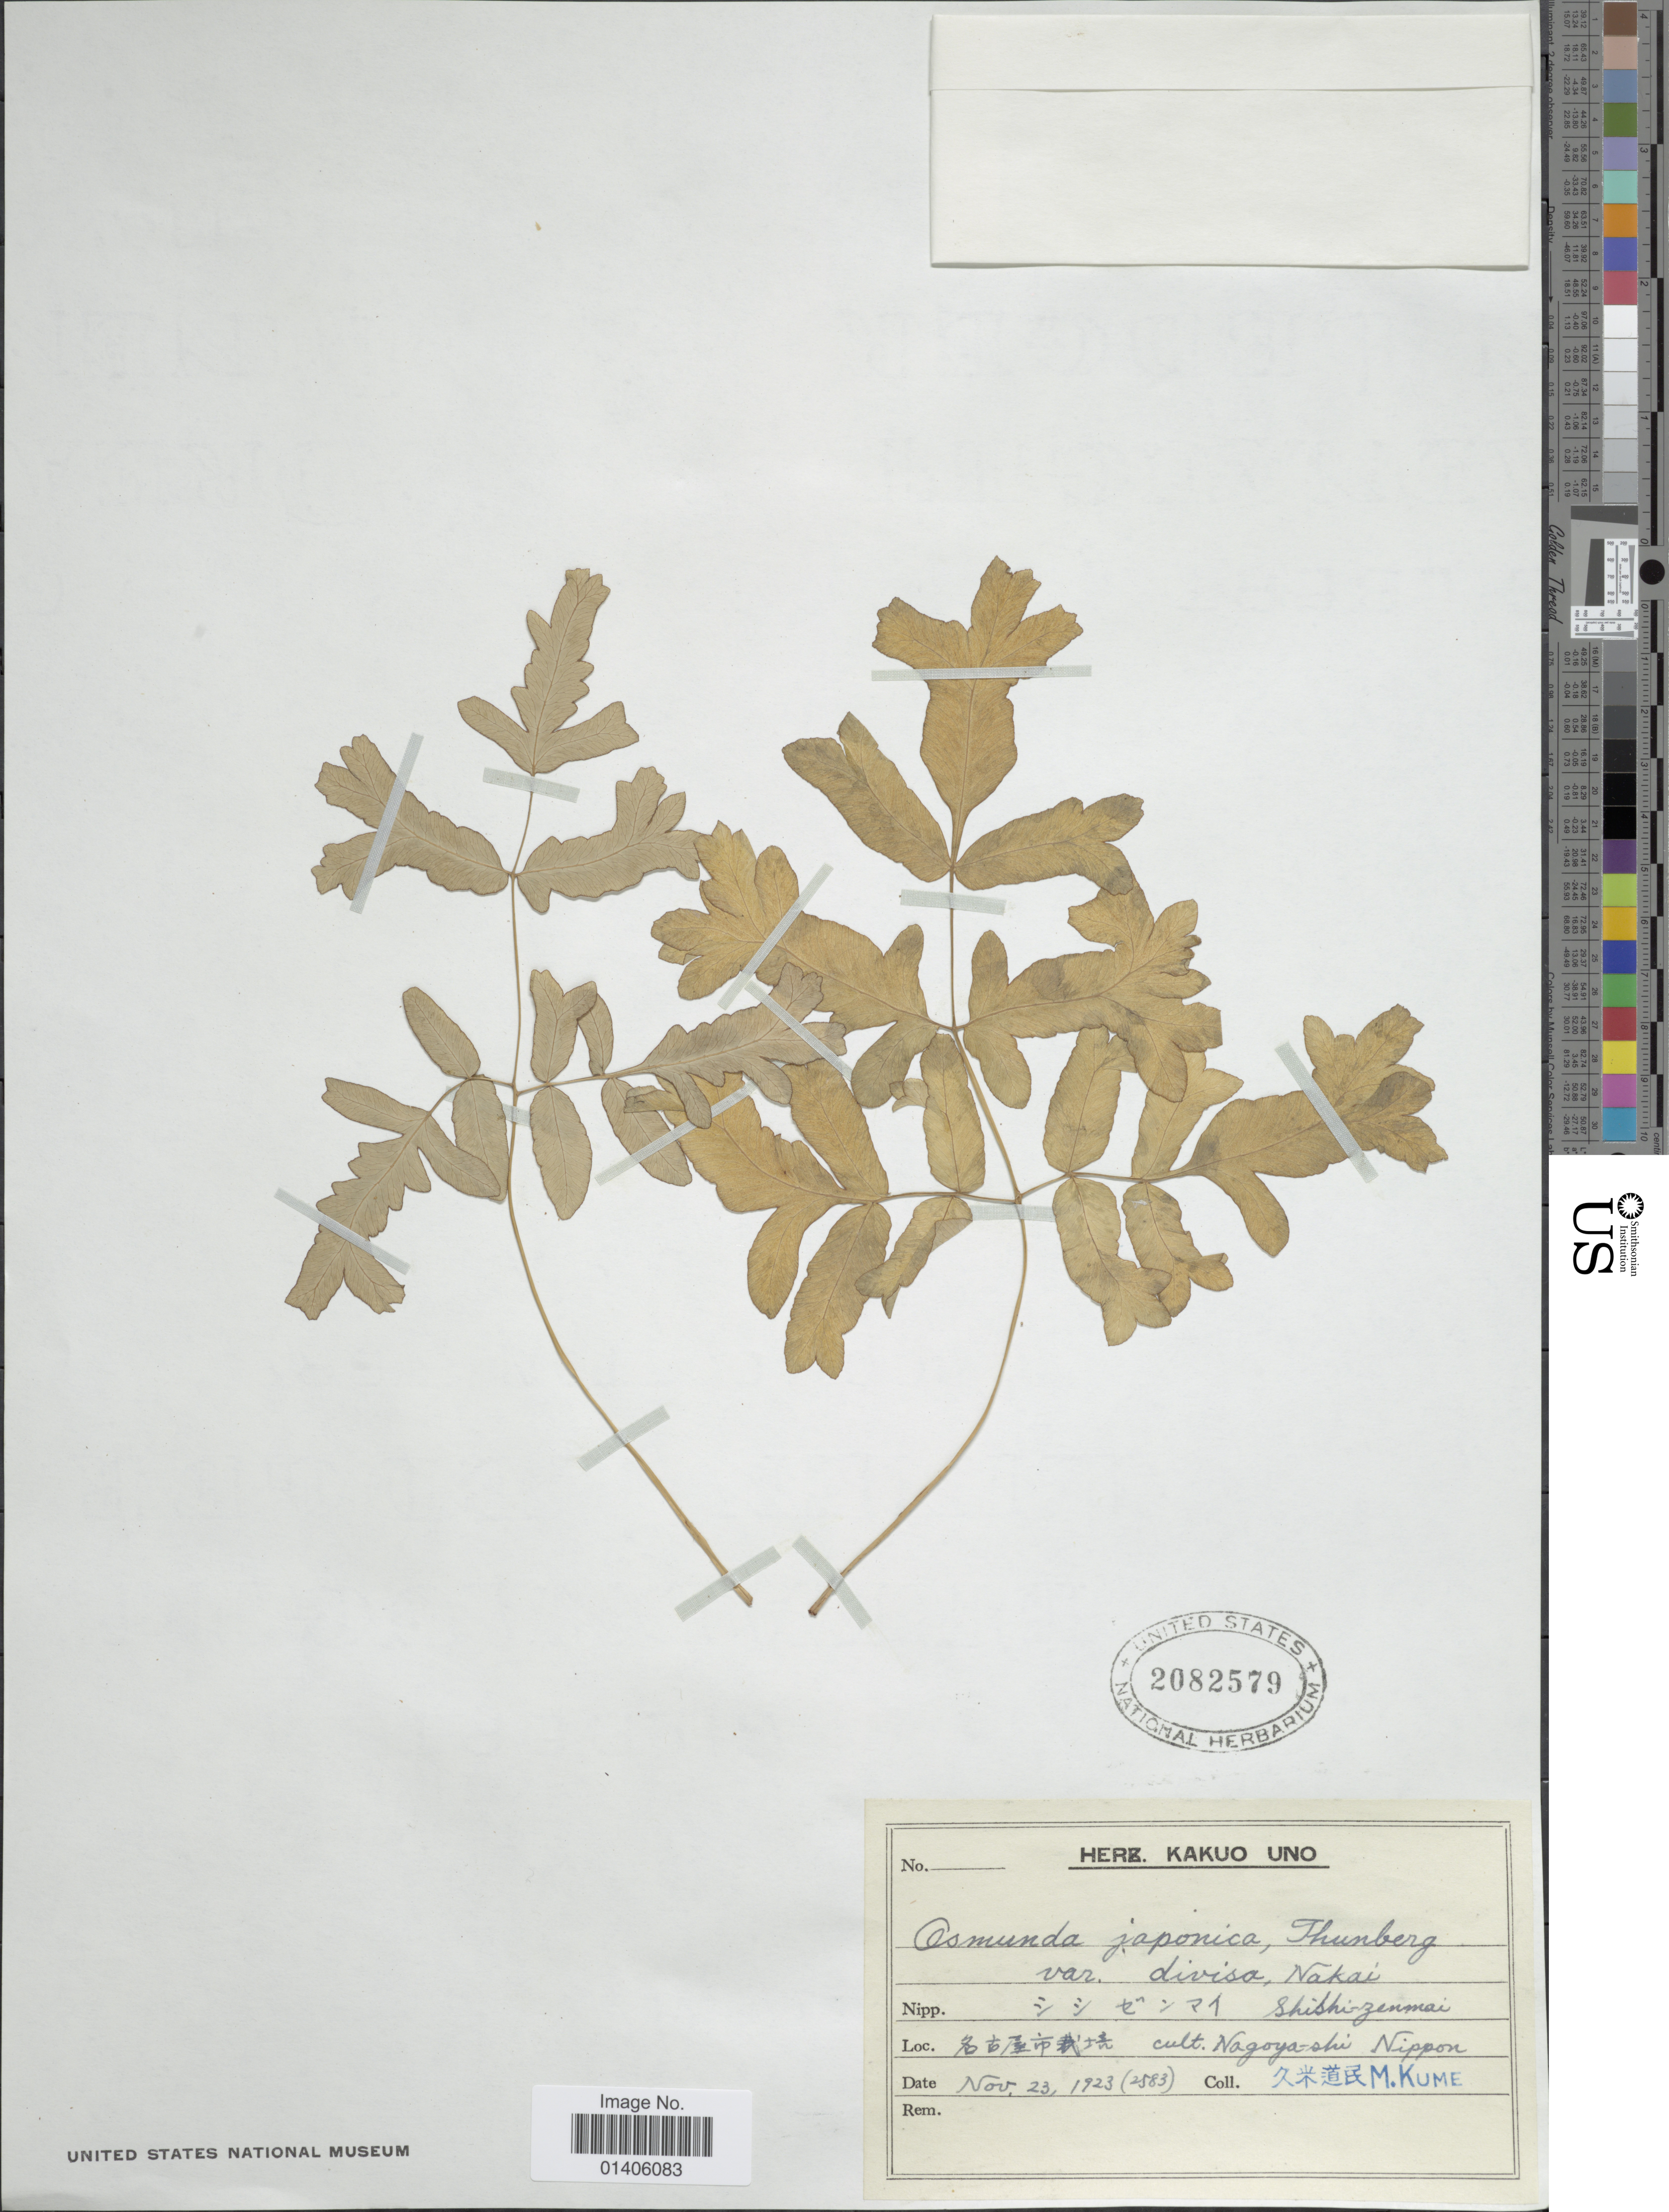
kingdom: Plantae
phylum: Tracheophyta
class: Polypodiopsida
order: Osmundales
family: Osmundaceae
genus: Osmunda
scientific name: Osmunda japonica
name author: Thunb.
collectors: M. Kume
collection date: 1923-11-23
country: Japan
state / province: Aiti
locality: Cult Nagoya-shi-Nippon, Nagoya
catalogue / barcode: US 2082579